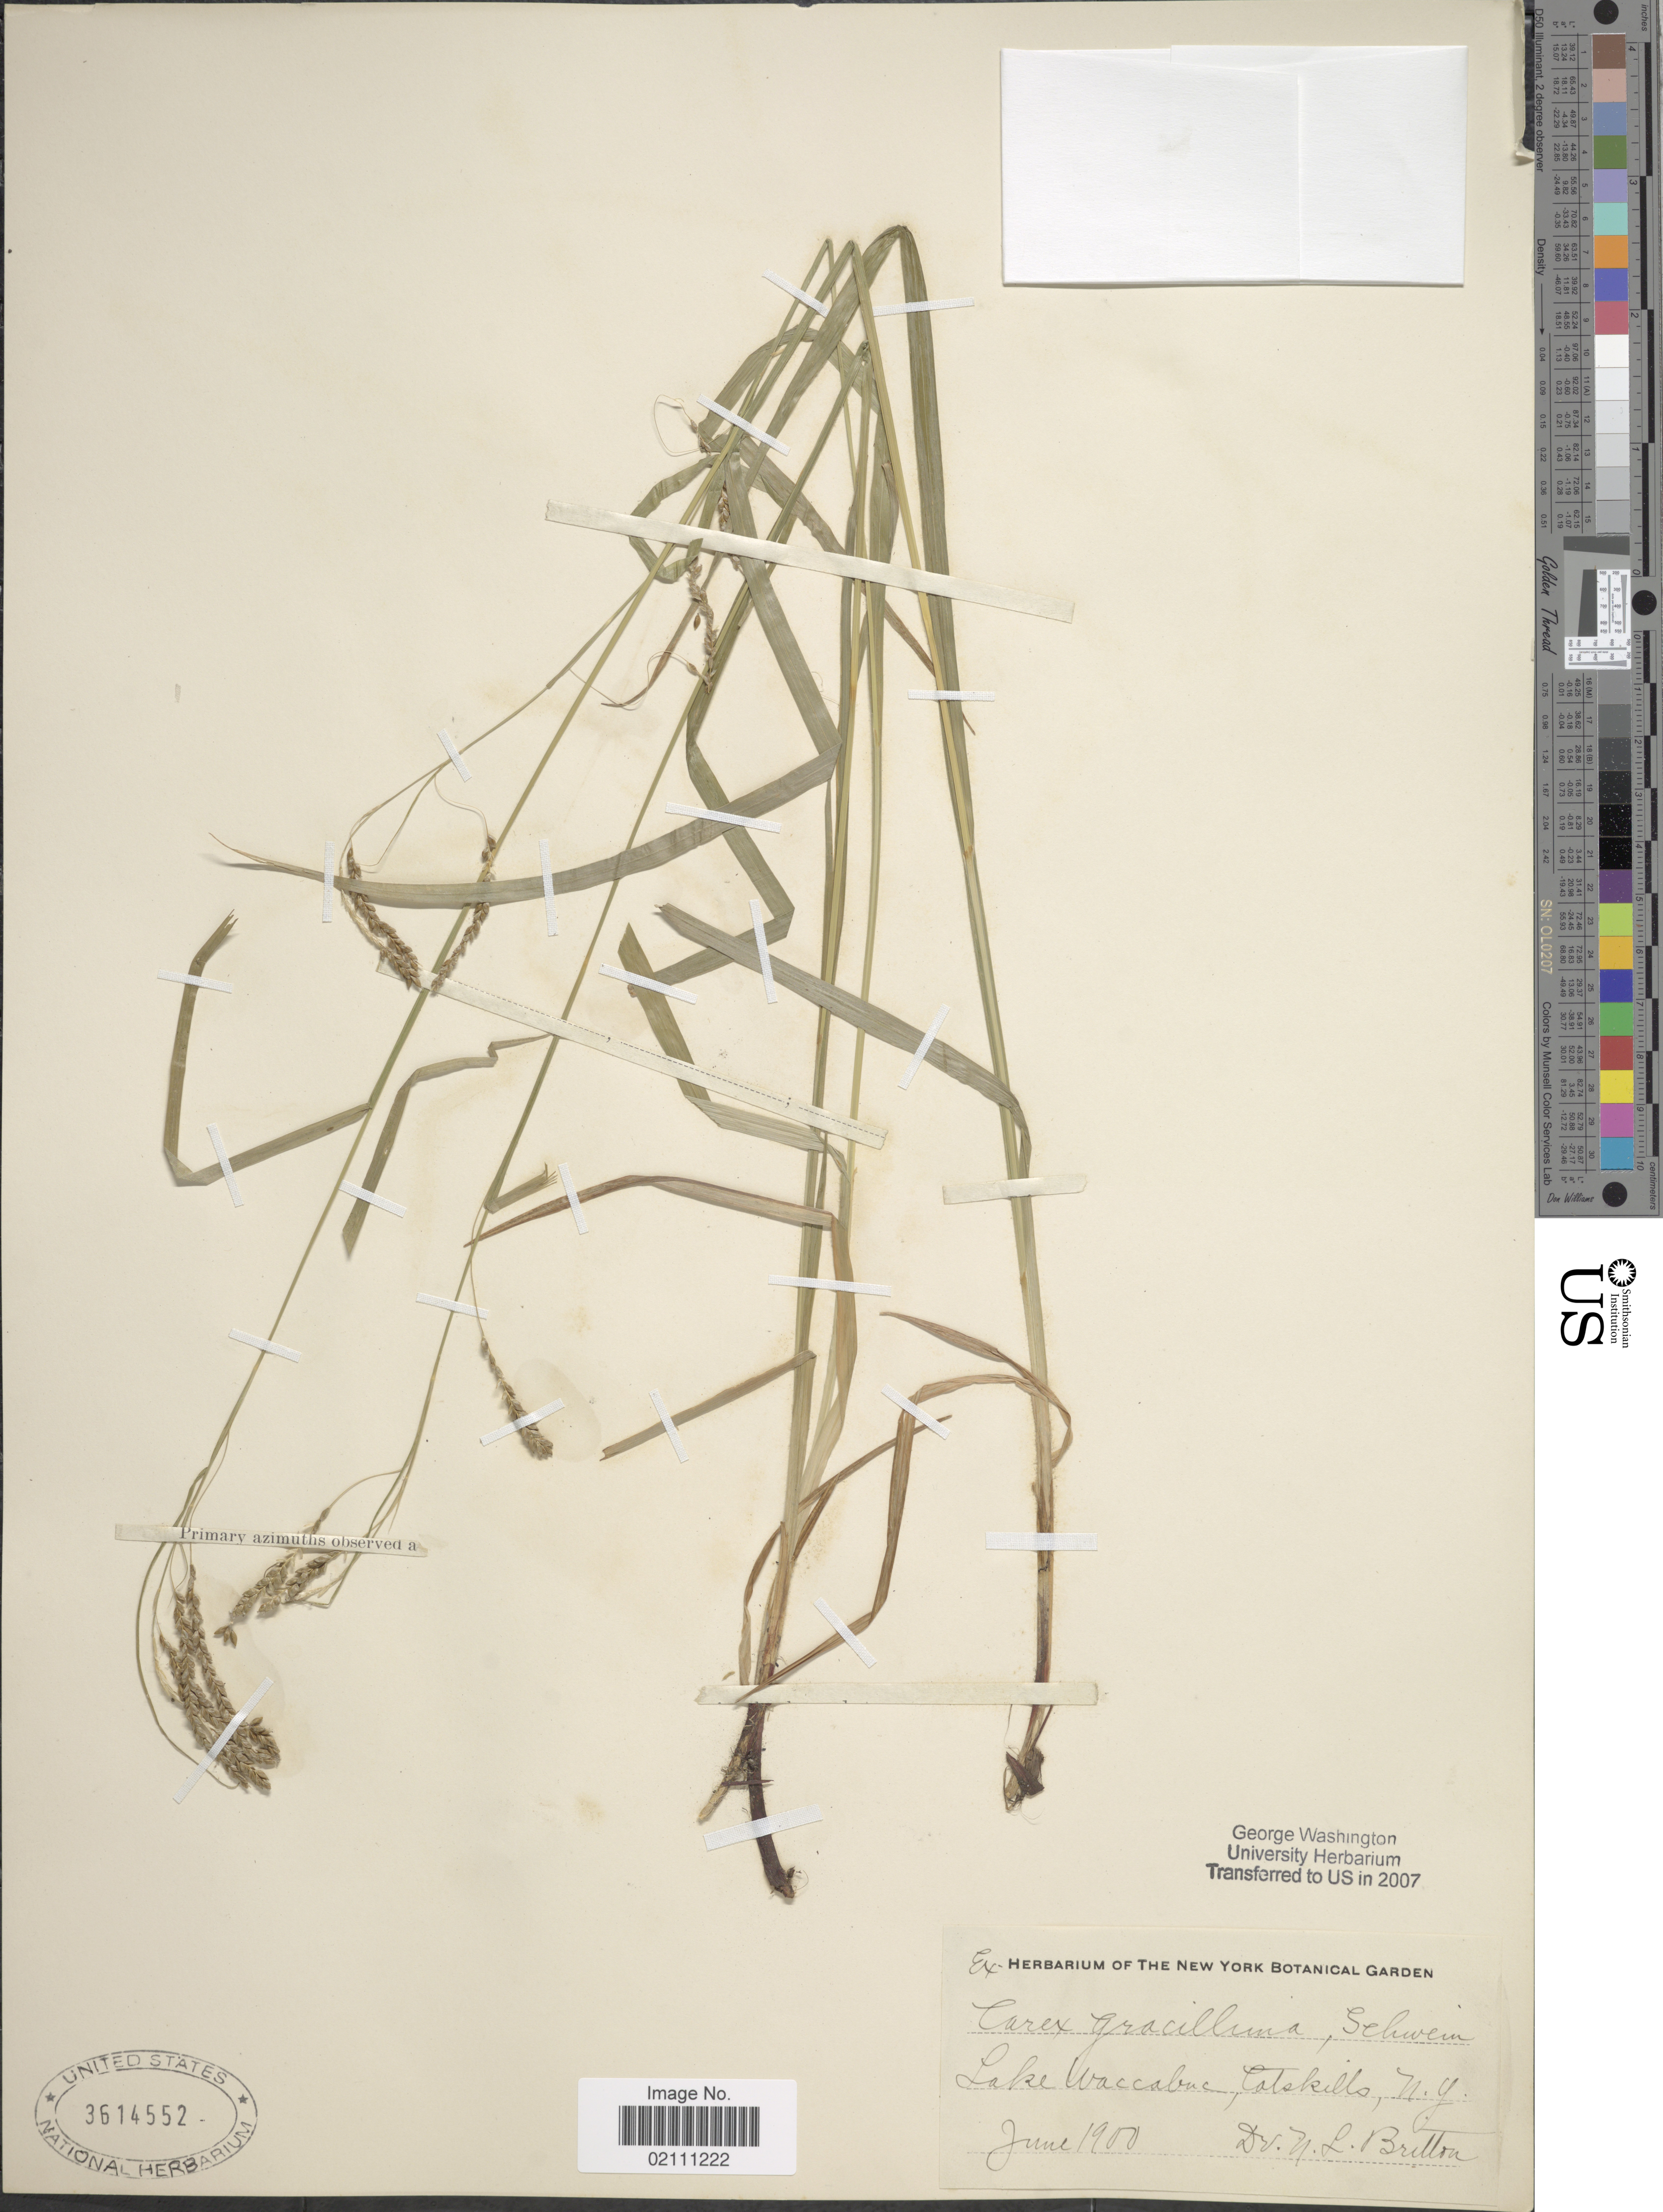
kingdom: Plantae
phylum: Tracheophyta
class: Liliopsida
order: Poales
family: Cyperaceae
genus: Carex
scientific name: Carex gracillima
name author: Schwein.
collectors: N. Britton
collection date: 1900-06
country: United States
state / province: New York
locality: Lake Waccabuc, Catskills, N.Y.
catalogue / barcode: US 3614552